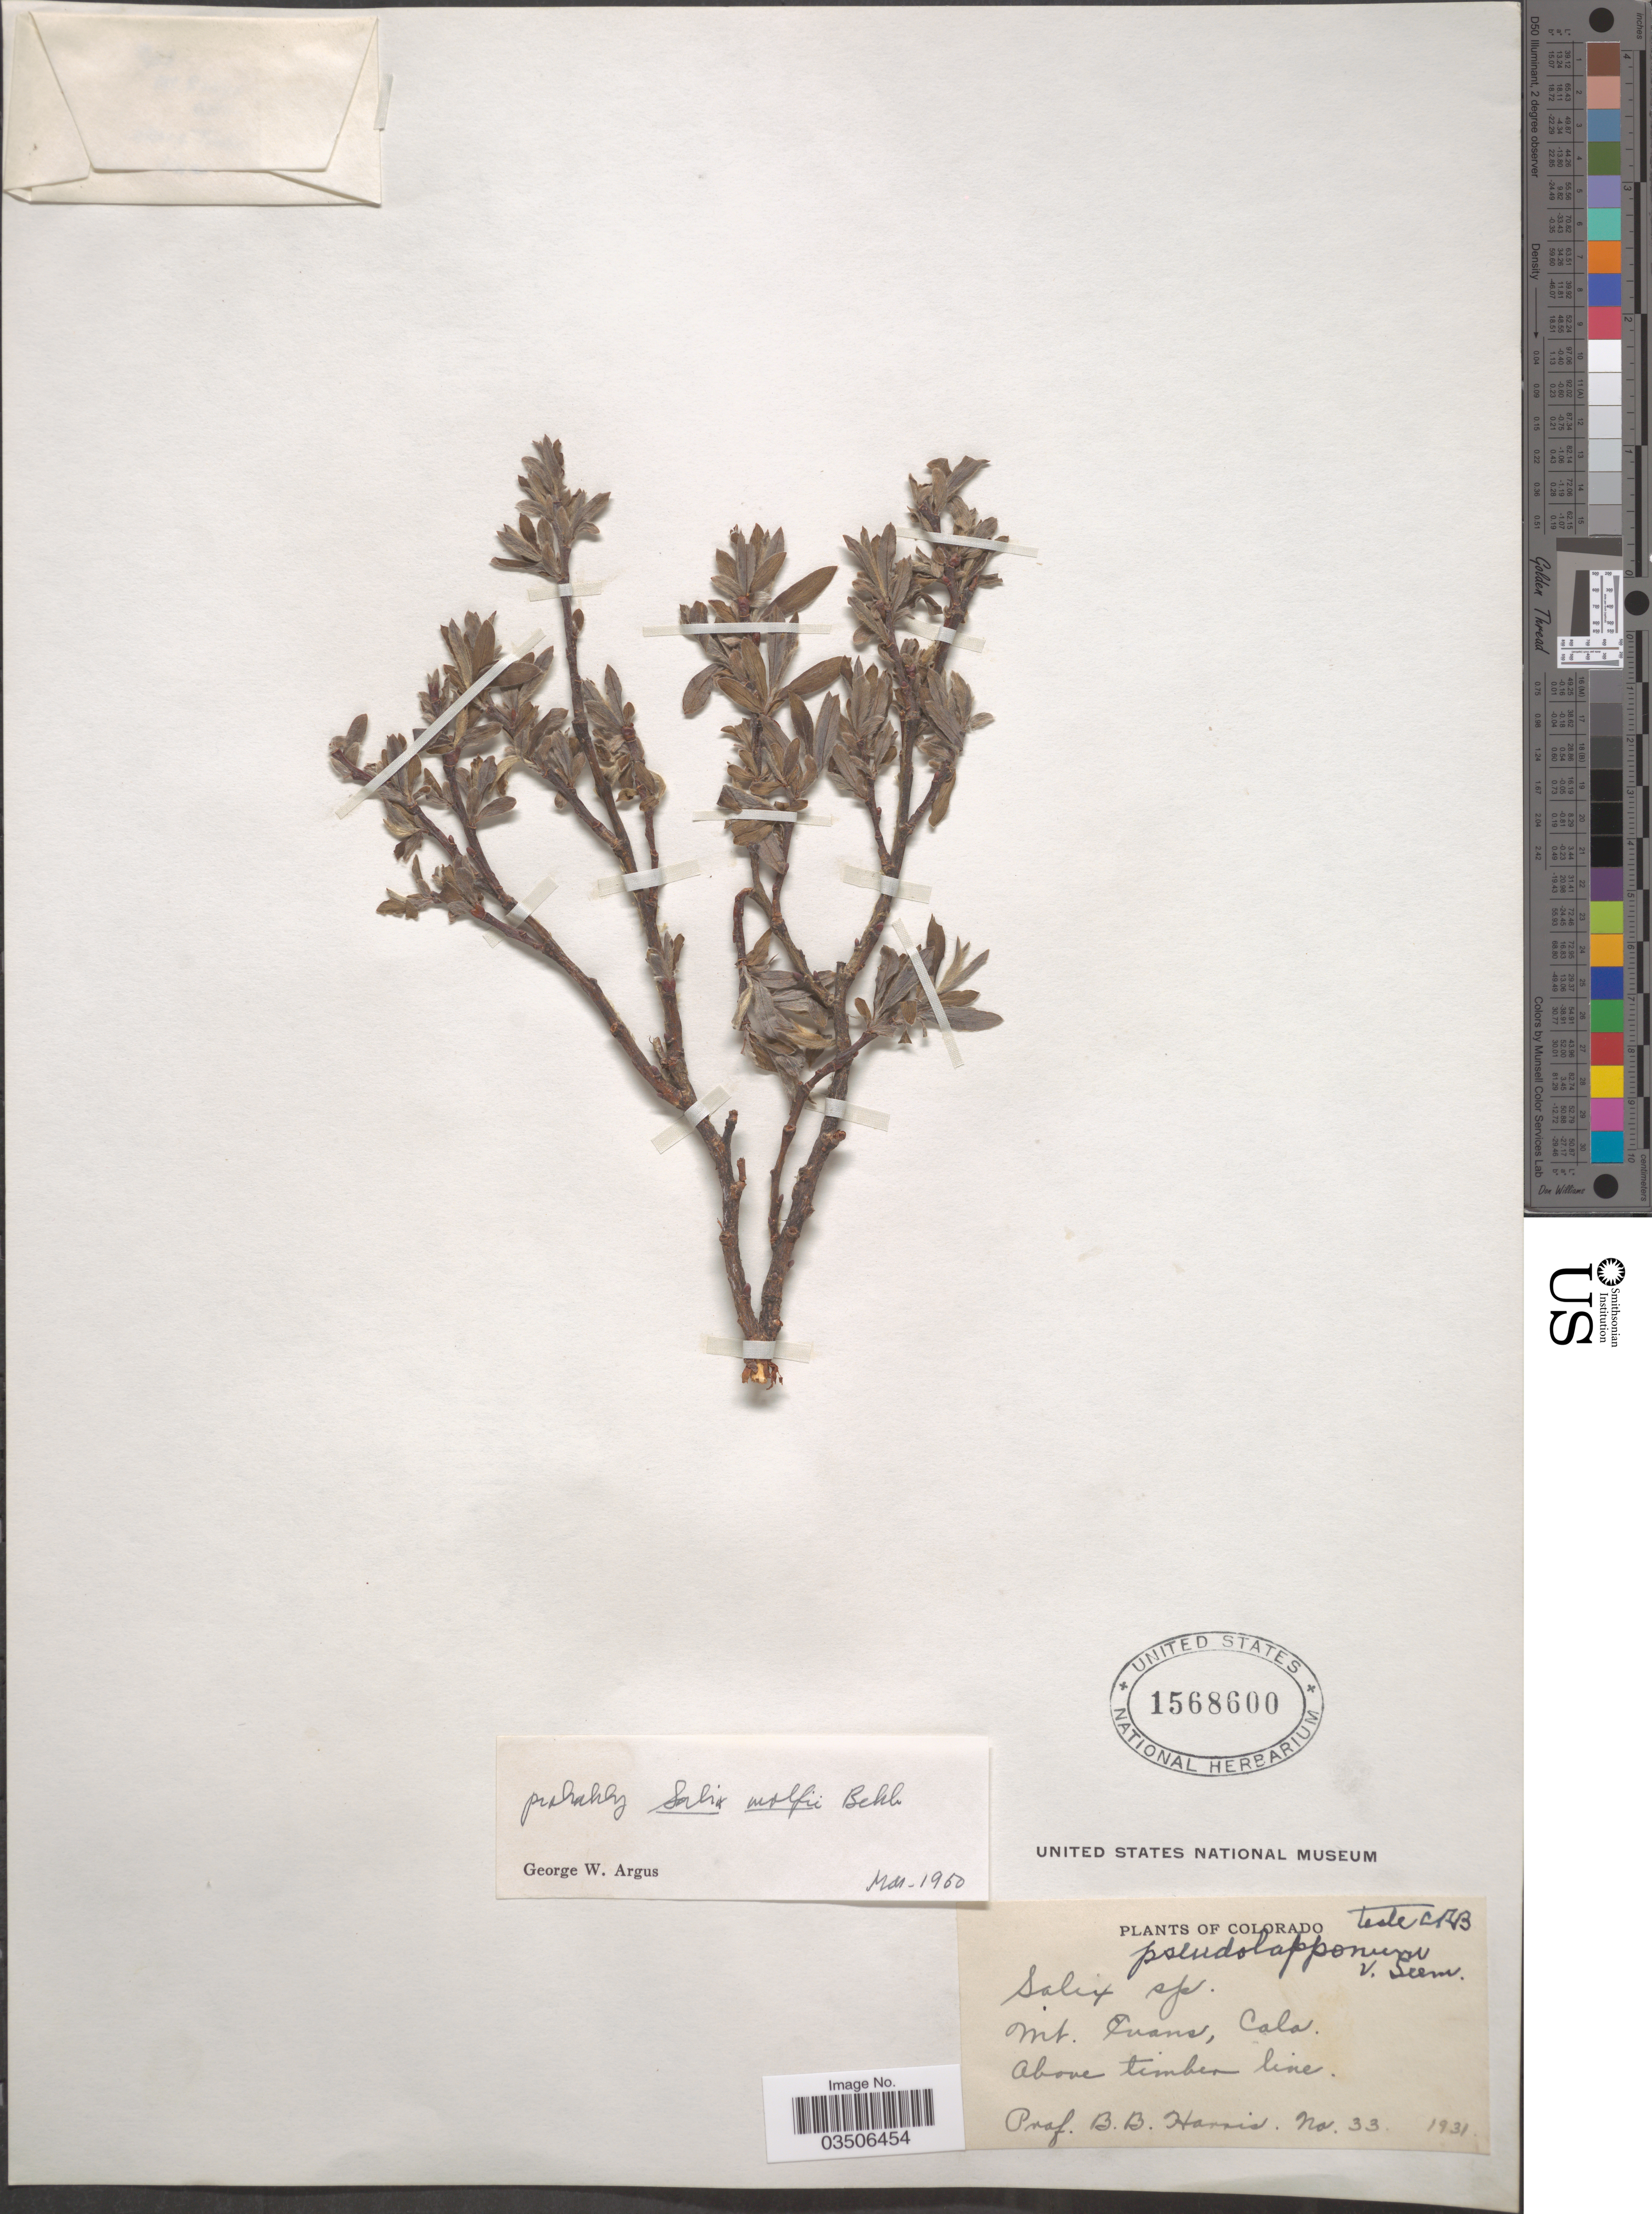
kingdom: Plantae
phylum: Tracheophyta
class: Magnoliopsida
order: Malpighiales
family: Salicaceae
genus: Salix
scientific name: Salix wolfii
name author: Bebb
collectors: B. B. Harris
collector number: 33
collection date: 1931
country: United States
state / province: Colorado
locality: Mt. Evans. Above timber line.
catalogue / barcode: US 1568600